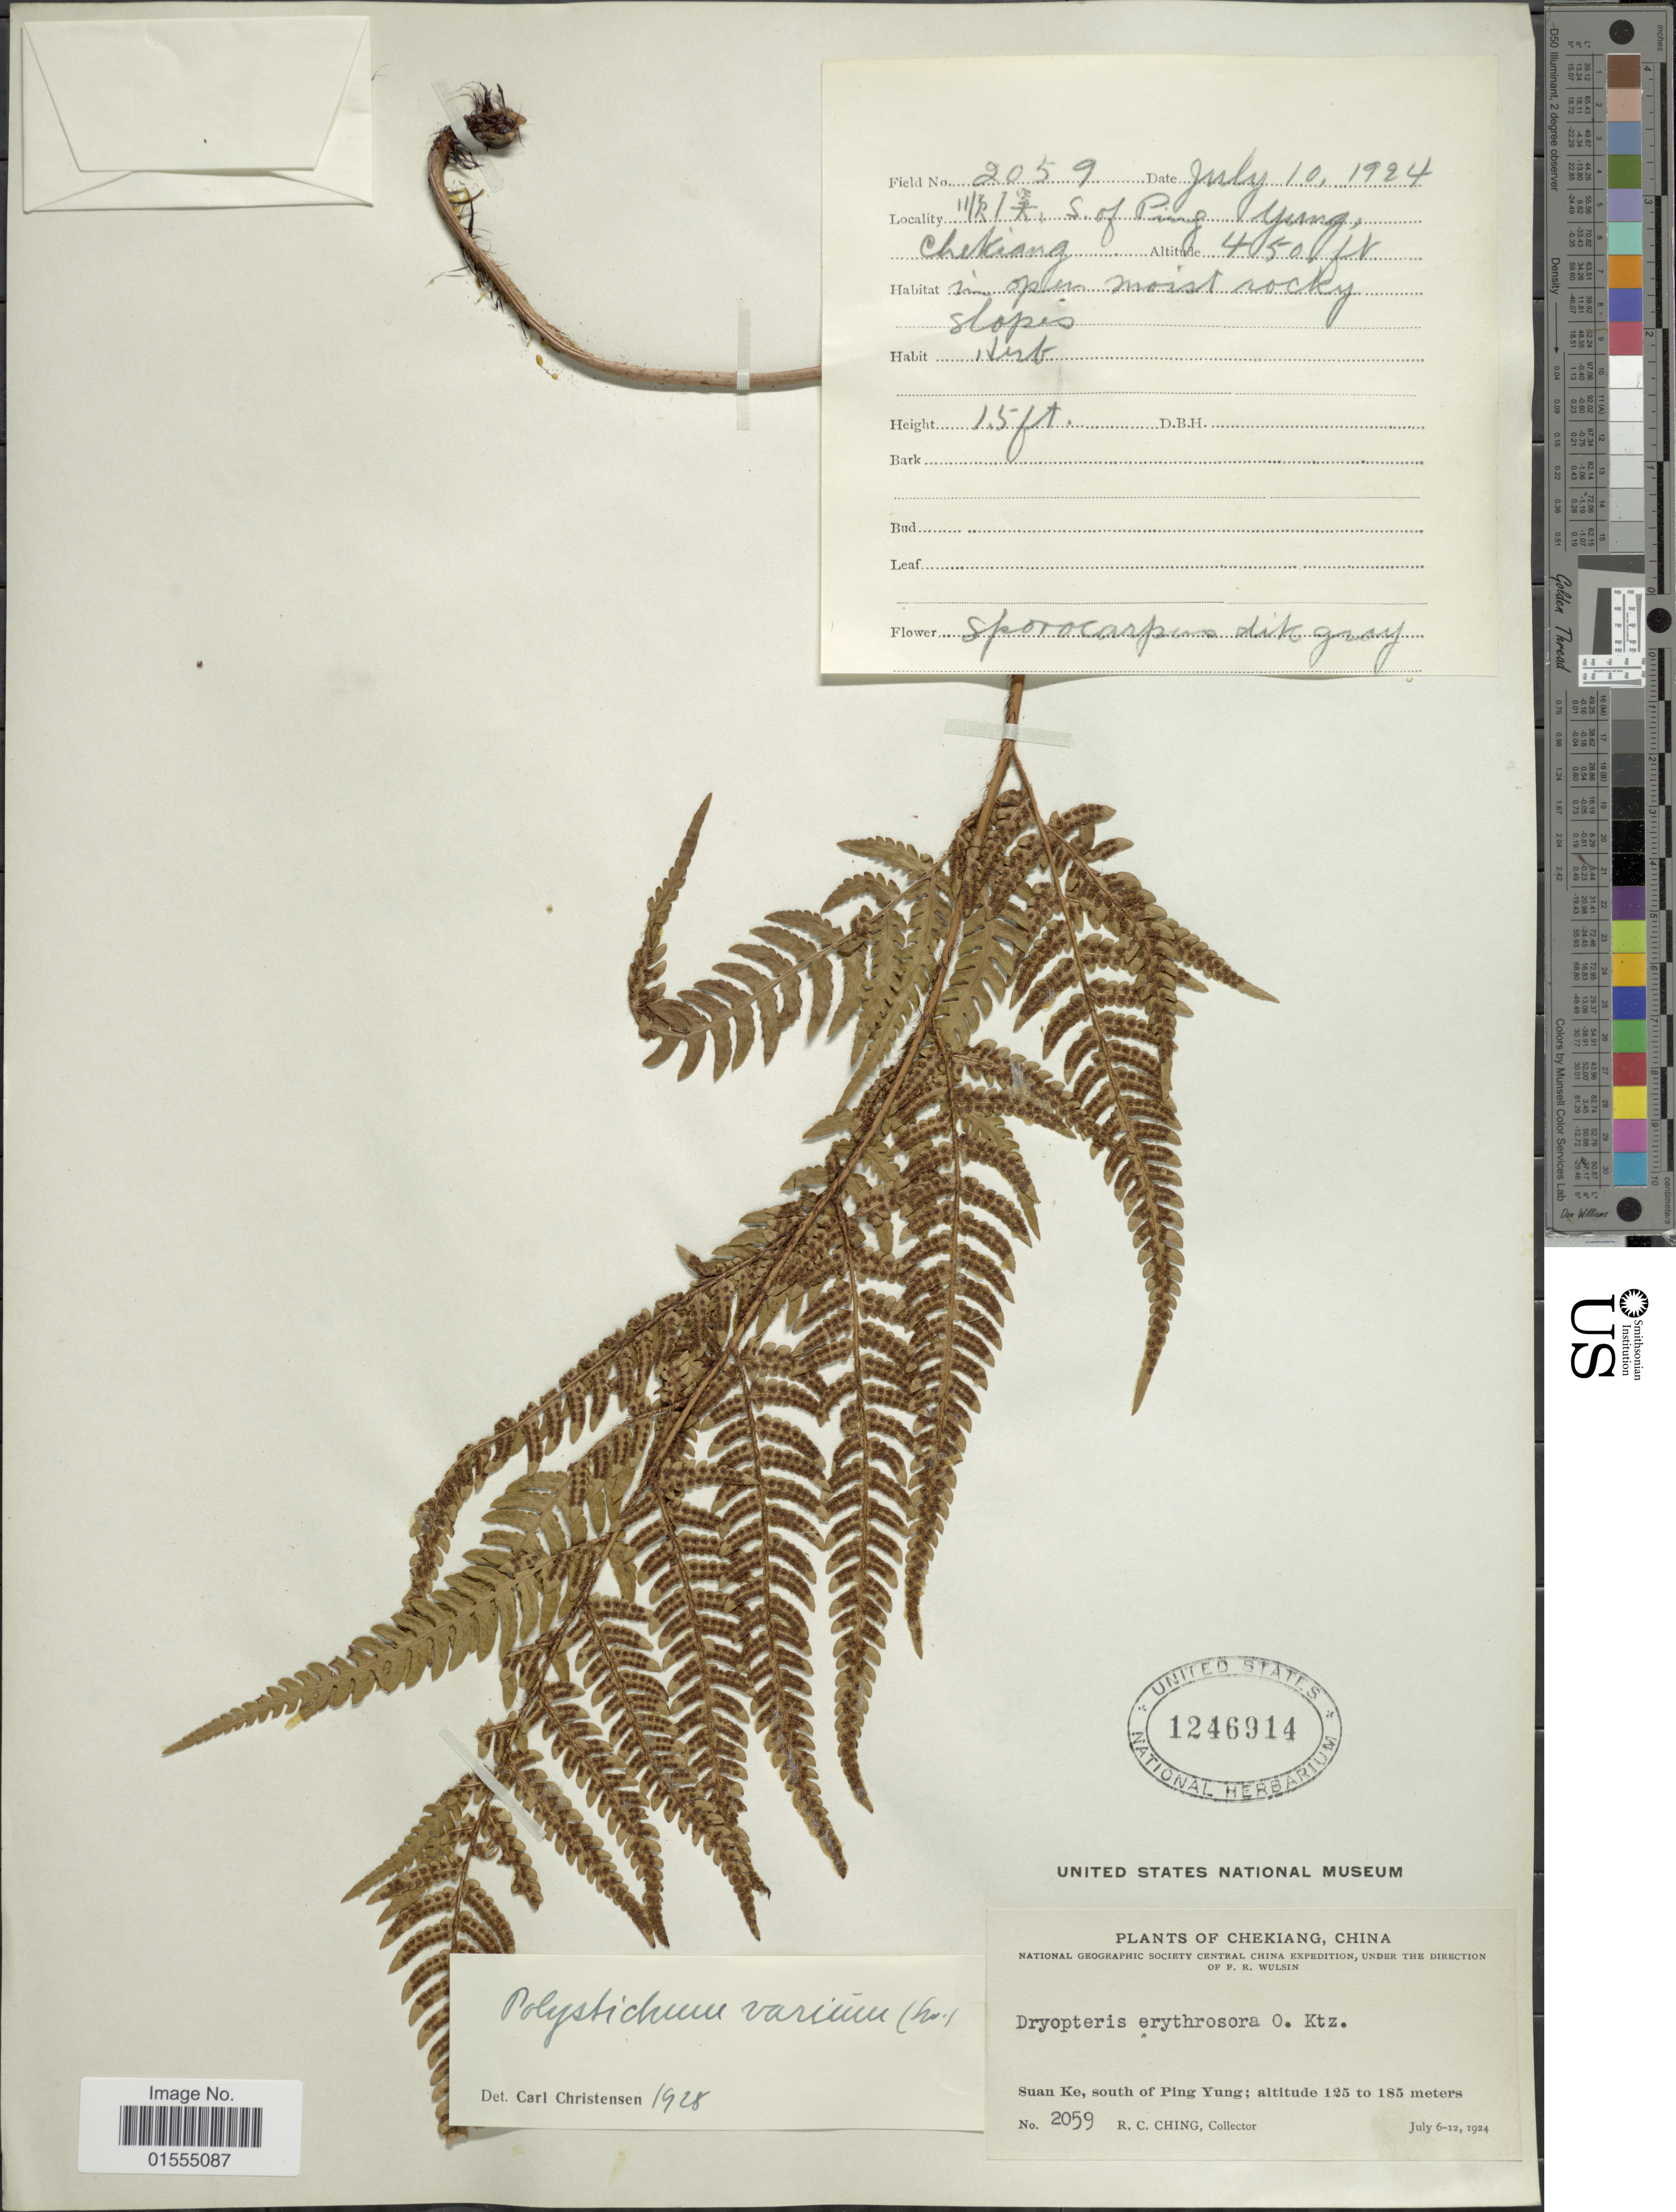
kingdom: Plantae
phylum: Tracheophyta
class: Polypodiopsida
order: Polypodiales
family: Dryopteridaceae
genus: Dryopteris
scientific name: Dryopteris varia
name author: (L.) Kuntze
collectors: R. C. Ching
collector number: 2059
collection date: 1924-07-06/1924-07-12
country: China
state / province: Zhejiang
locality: Chekiang, China, Suan Ke, south of Ping Yung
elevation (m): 125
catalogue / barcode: US 1246914